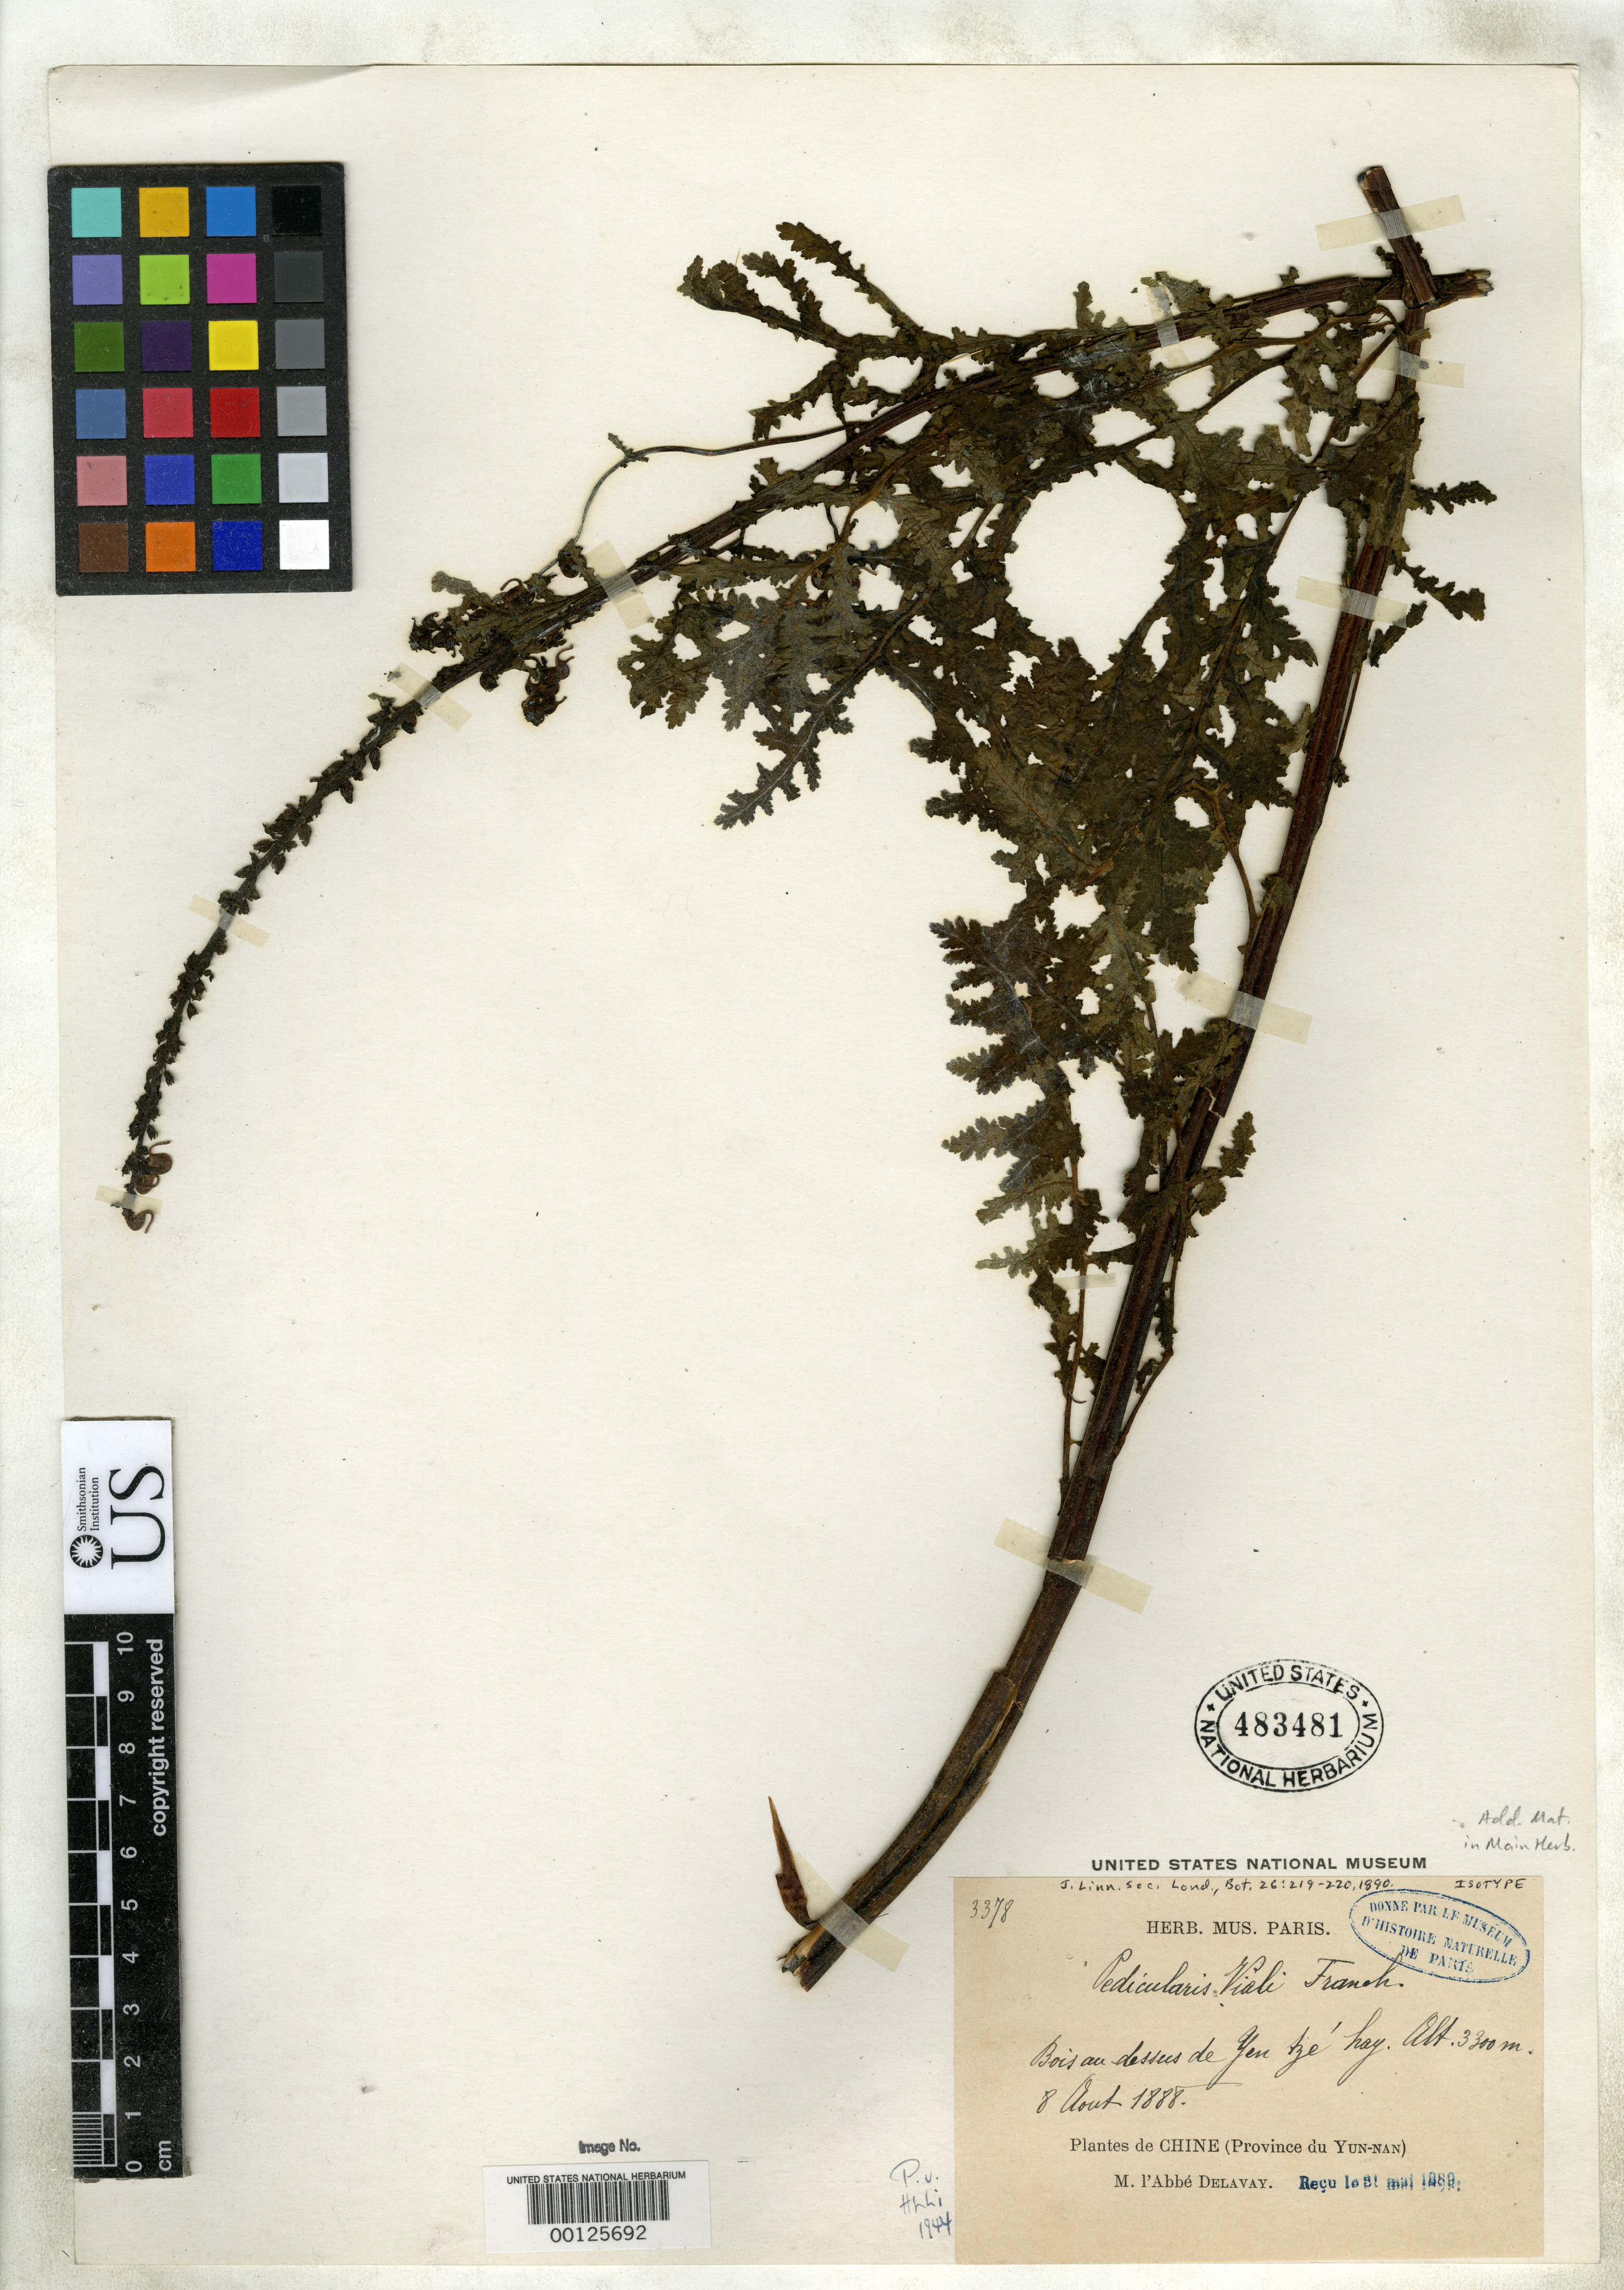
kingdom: Plantae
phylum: Tracheophyta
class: Magnoliopsida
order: Lamiales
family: Orobanchaceae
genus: Pedicularis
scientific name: Pedicularis vialii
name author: Franch. ex Hemsl.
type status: Isotype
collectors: P. Delavay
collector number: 3378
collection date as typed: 08 Aug 1888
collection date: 1888-08-08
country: China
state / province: Yunnan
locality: Above Yen Tze Hay.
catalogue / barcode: US 483481